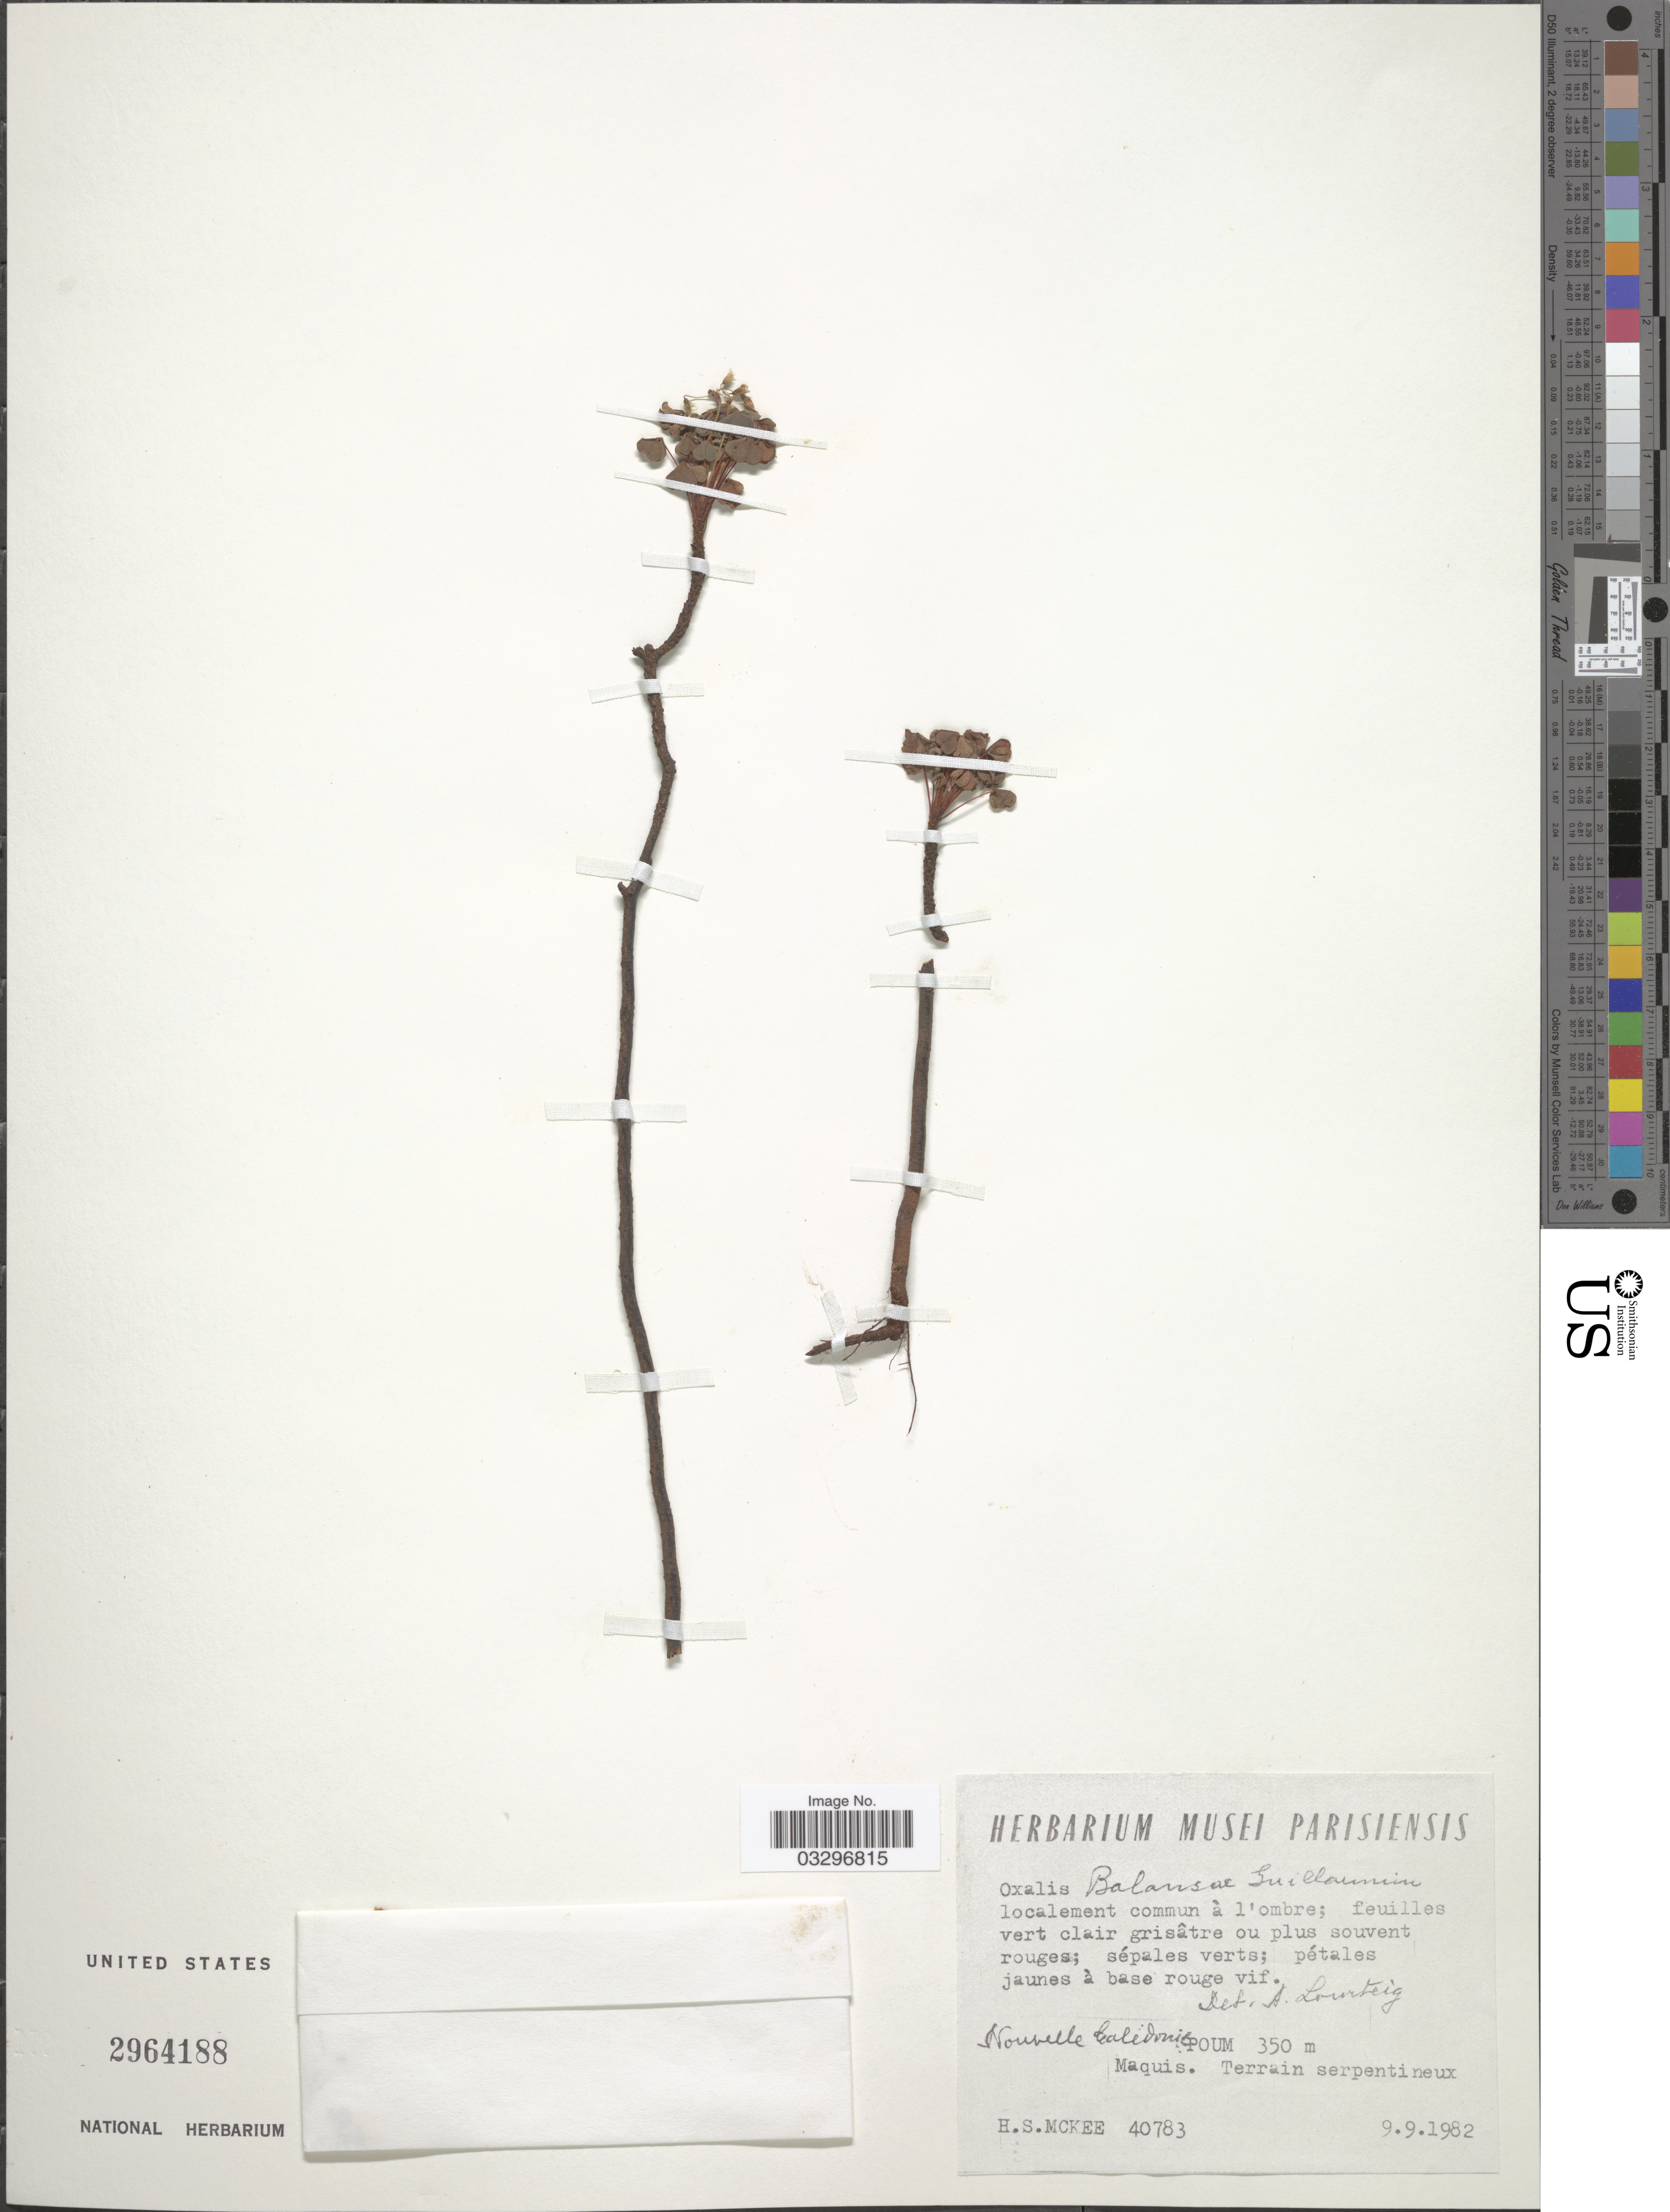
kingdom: Plantae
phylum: Tracheophyta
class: Magnoliopsida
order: Oxalidales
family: Oxalidaceae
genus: Oxalis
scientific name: Oxalis balansae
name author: Guill.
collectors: H. S. McKee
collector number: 40783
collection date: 1982-09-09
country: New Caledonia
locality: Nouvelle Caledonie. Poum. Maquis.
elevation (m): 350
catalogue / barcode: US 2964188